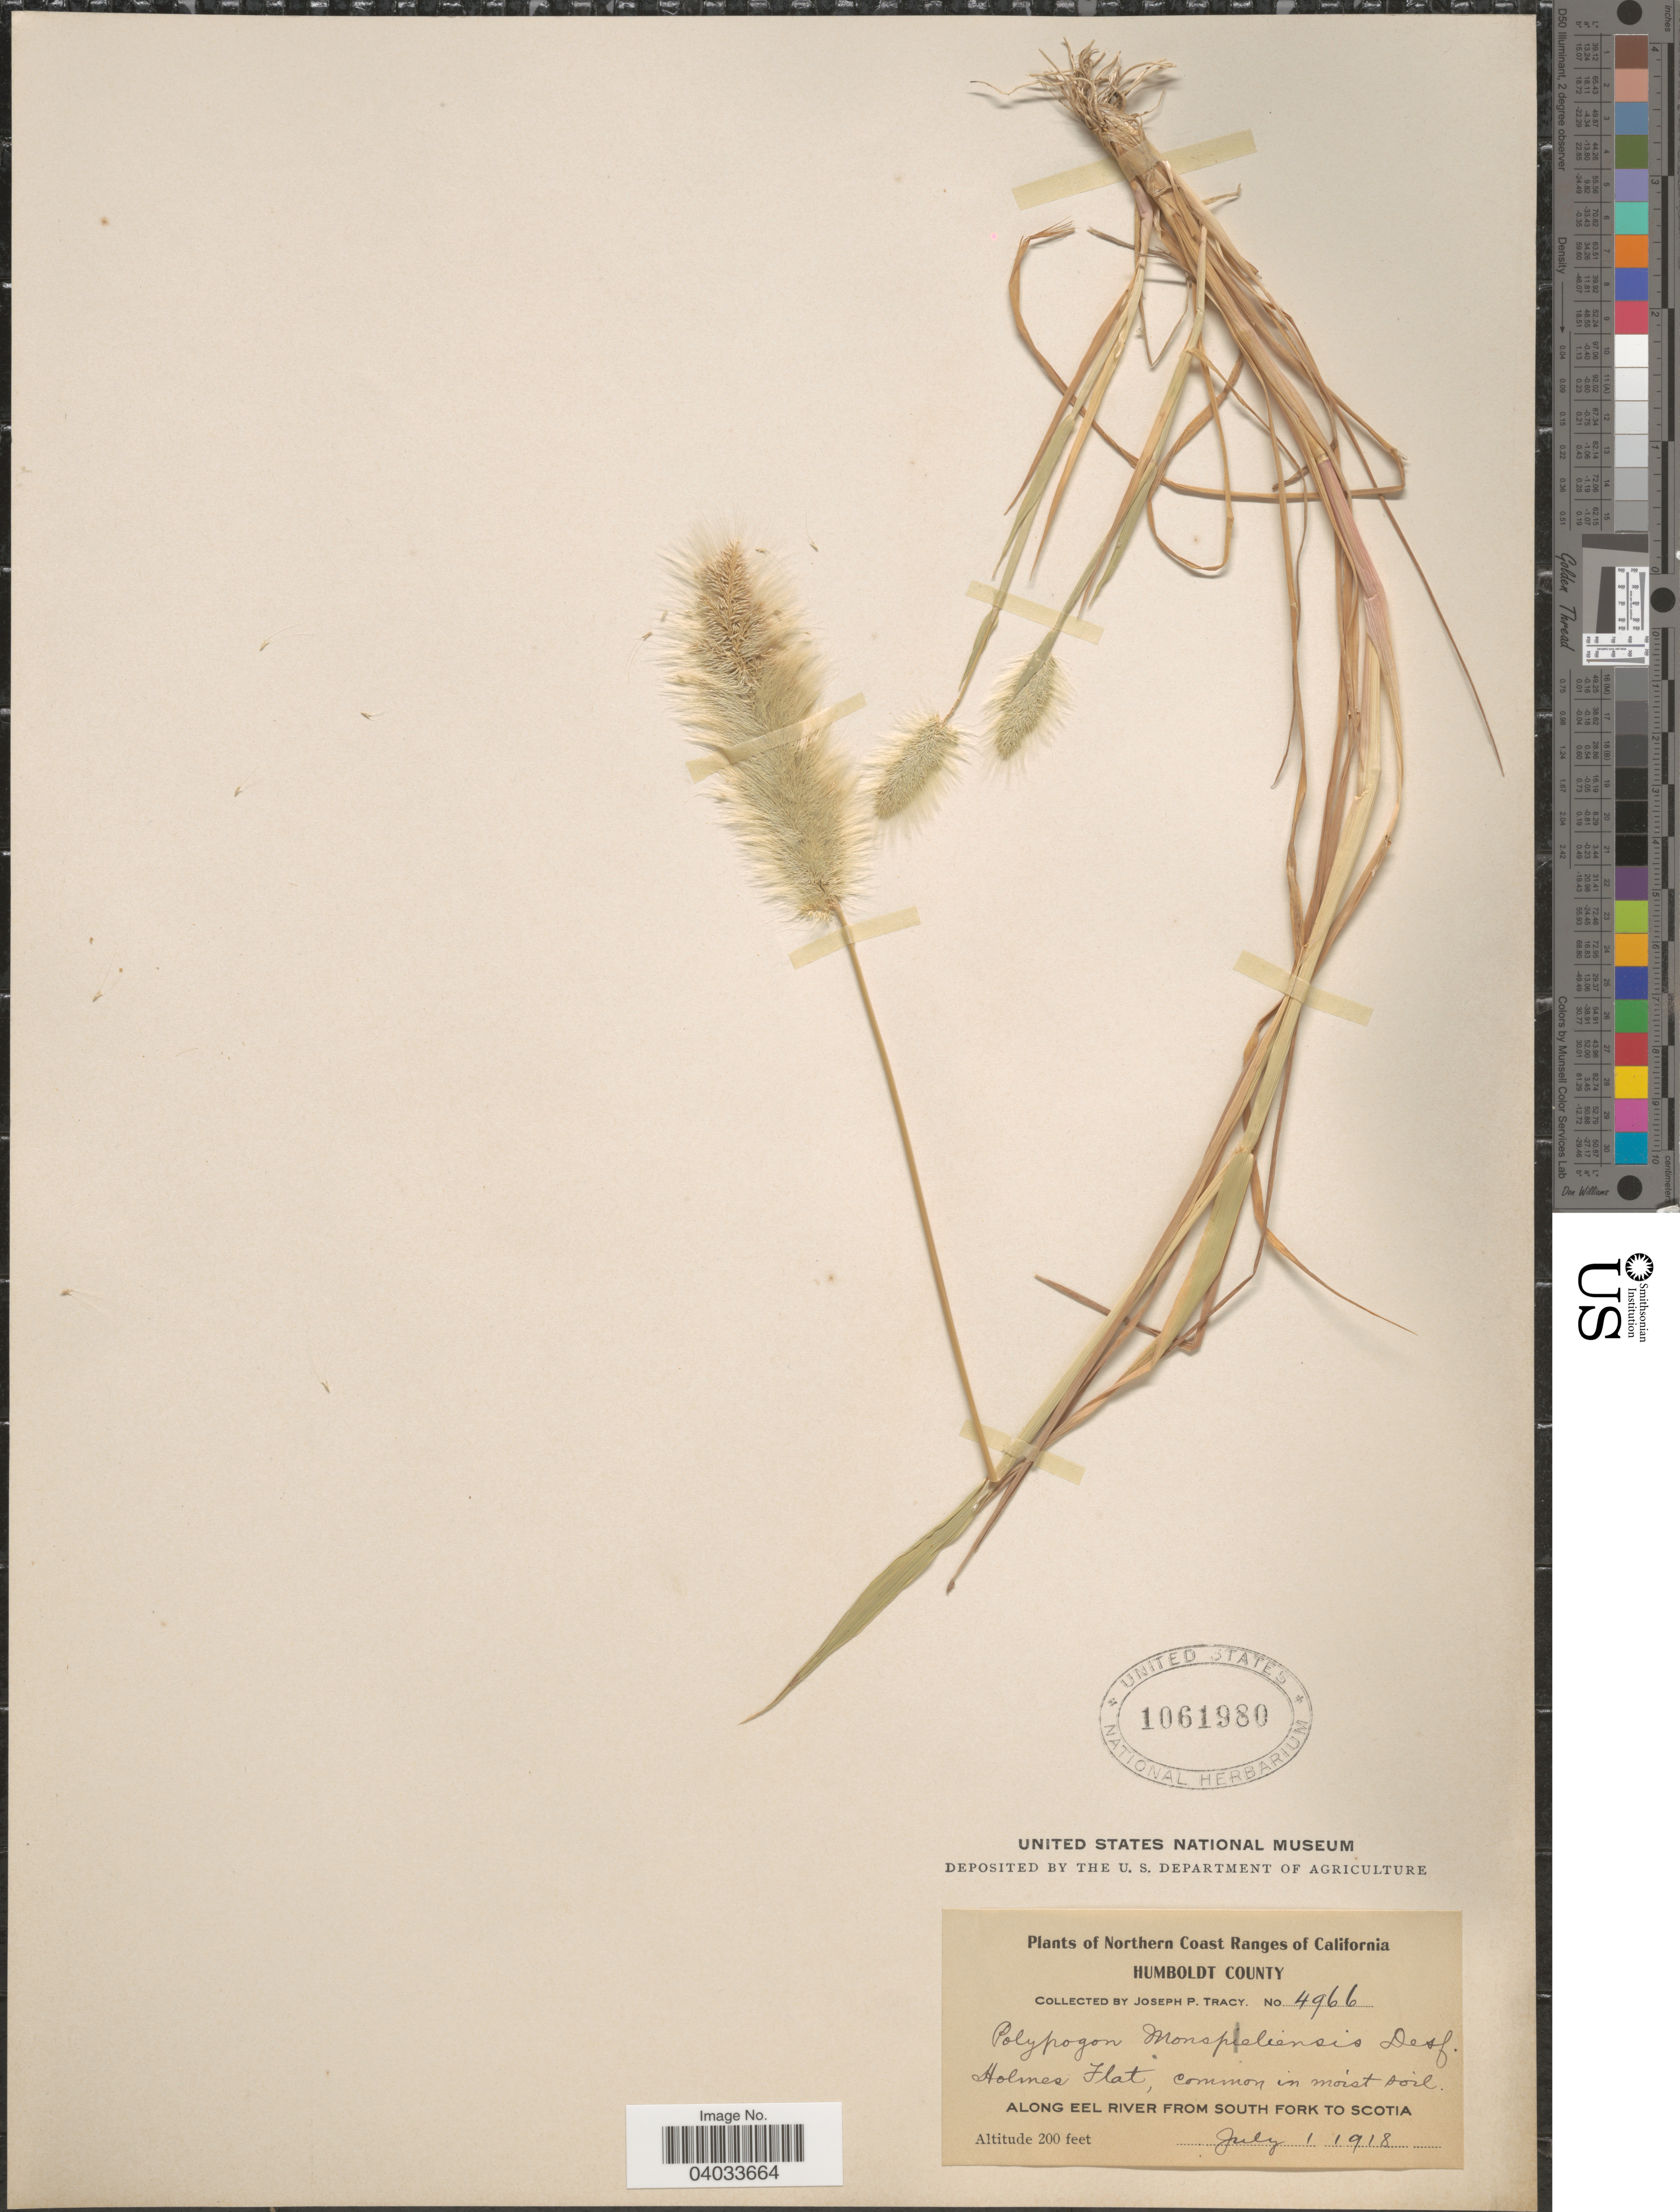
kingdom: Plantae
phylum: Tracheophyta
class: Liliopsida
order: Poales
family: Poaceae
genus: Polypogon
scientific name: Polypogon monspeliensis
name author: (L.) Desf.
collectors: J. Tracy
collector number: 4966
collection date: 1918-07-01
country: United States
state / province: California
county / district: Humboldt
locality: Northern Coast Ranges of California. Humboldt County. Holmes Flat. Along Eel River from South Fork to Scotia.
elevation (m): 61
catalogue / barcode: US 1061980